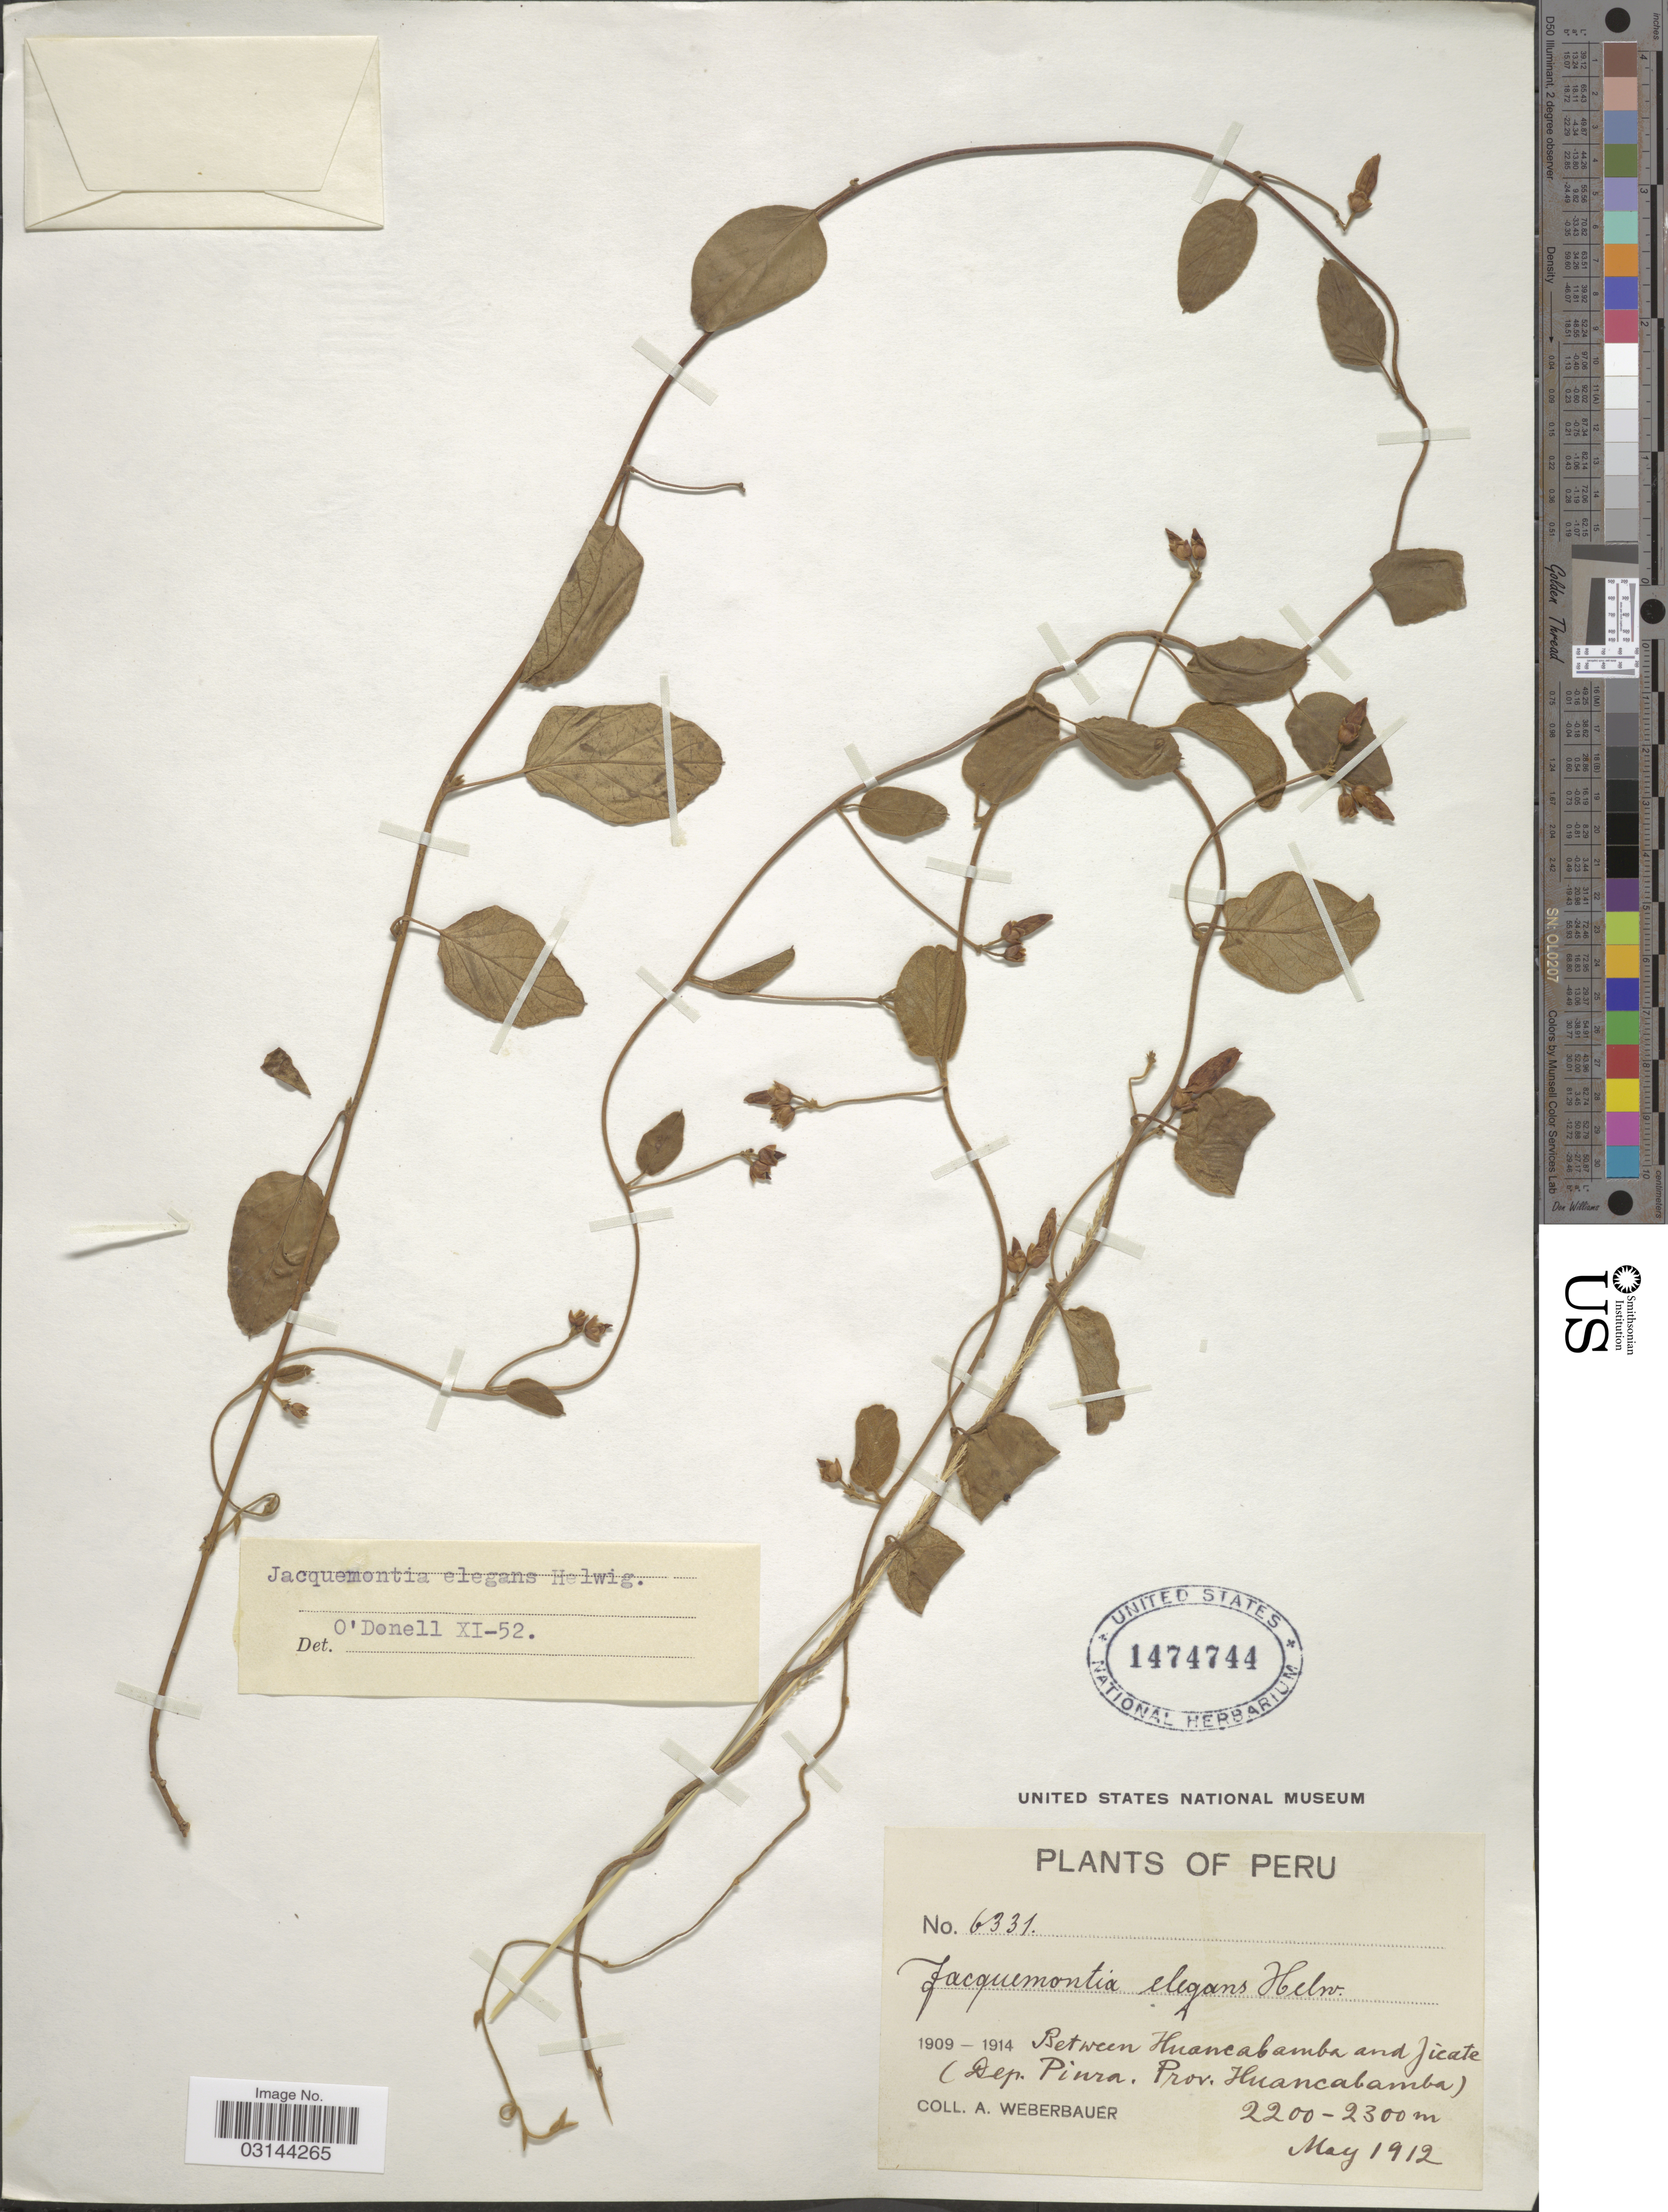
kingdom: Plantae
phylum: Tracheophyta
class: Magnoliopsida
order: Solanales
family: Convolvulaceae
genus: Jacquemontia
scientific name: Jacquemontia elegans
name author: Helwig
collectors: A. Weberbauer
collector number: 6331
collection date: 1912-05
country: Peru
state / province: Piura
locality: Between Huancabamba and Jicate, (Dep. Piura. Prov. Huancabamba).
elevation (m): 2200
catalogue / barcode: US 1474744